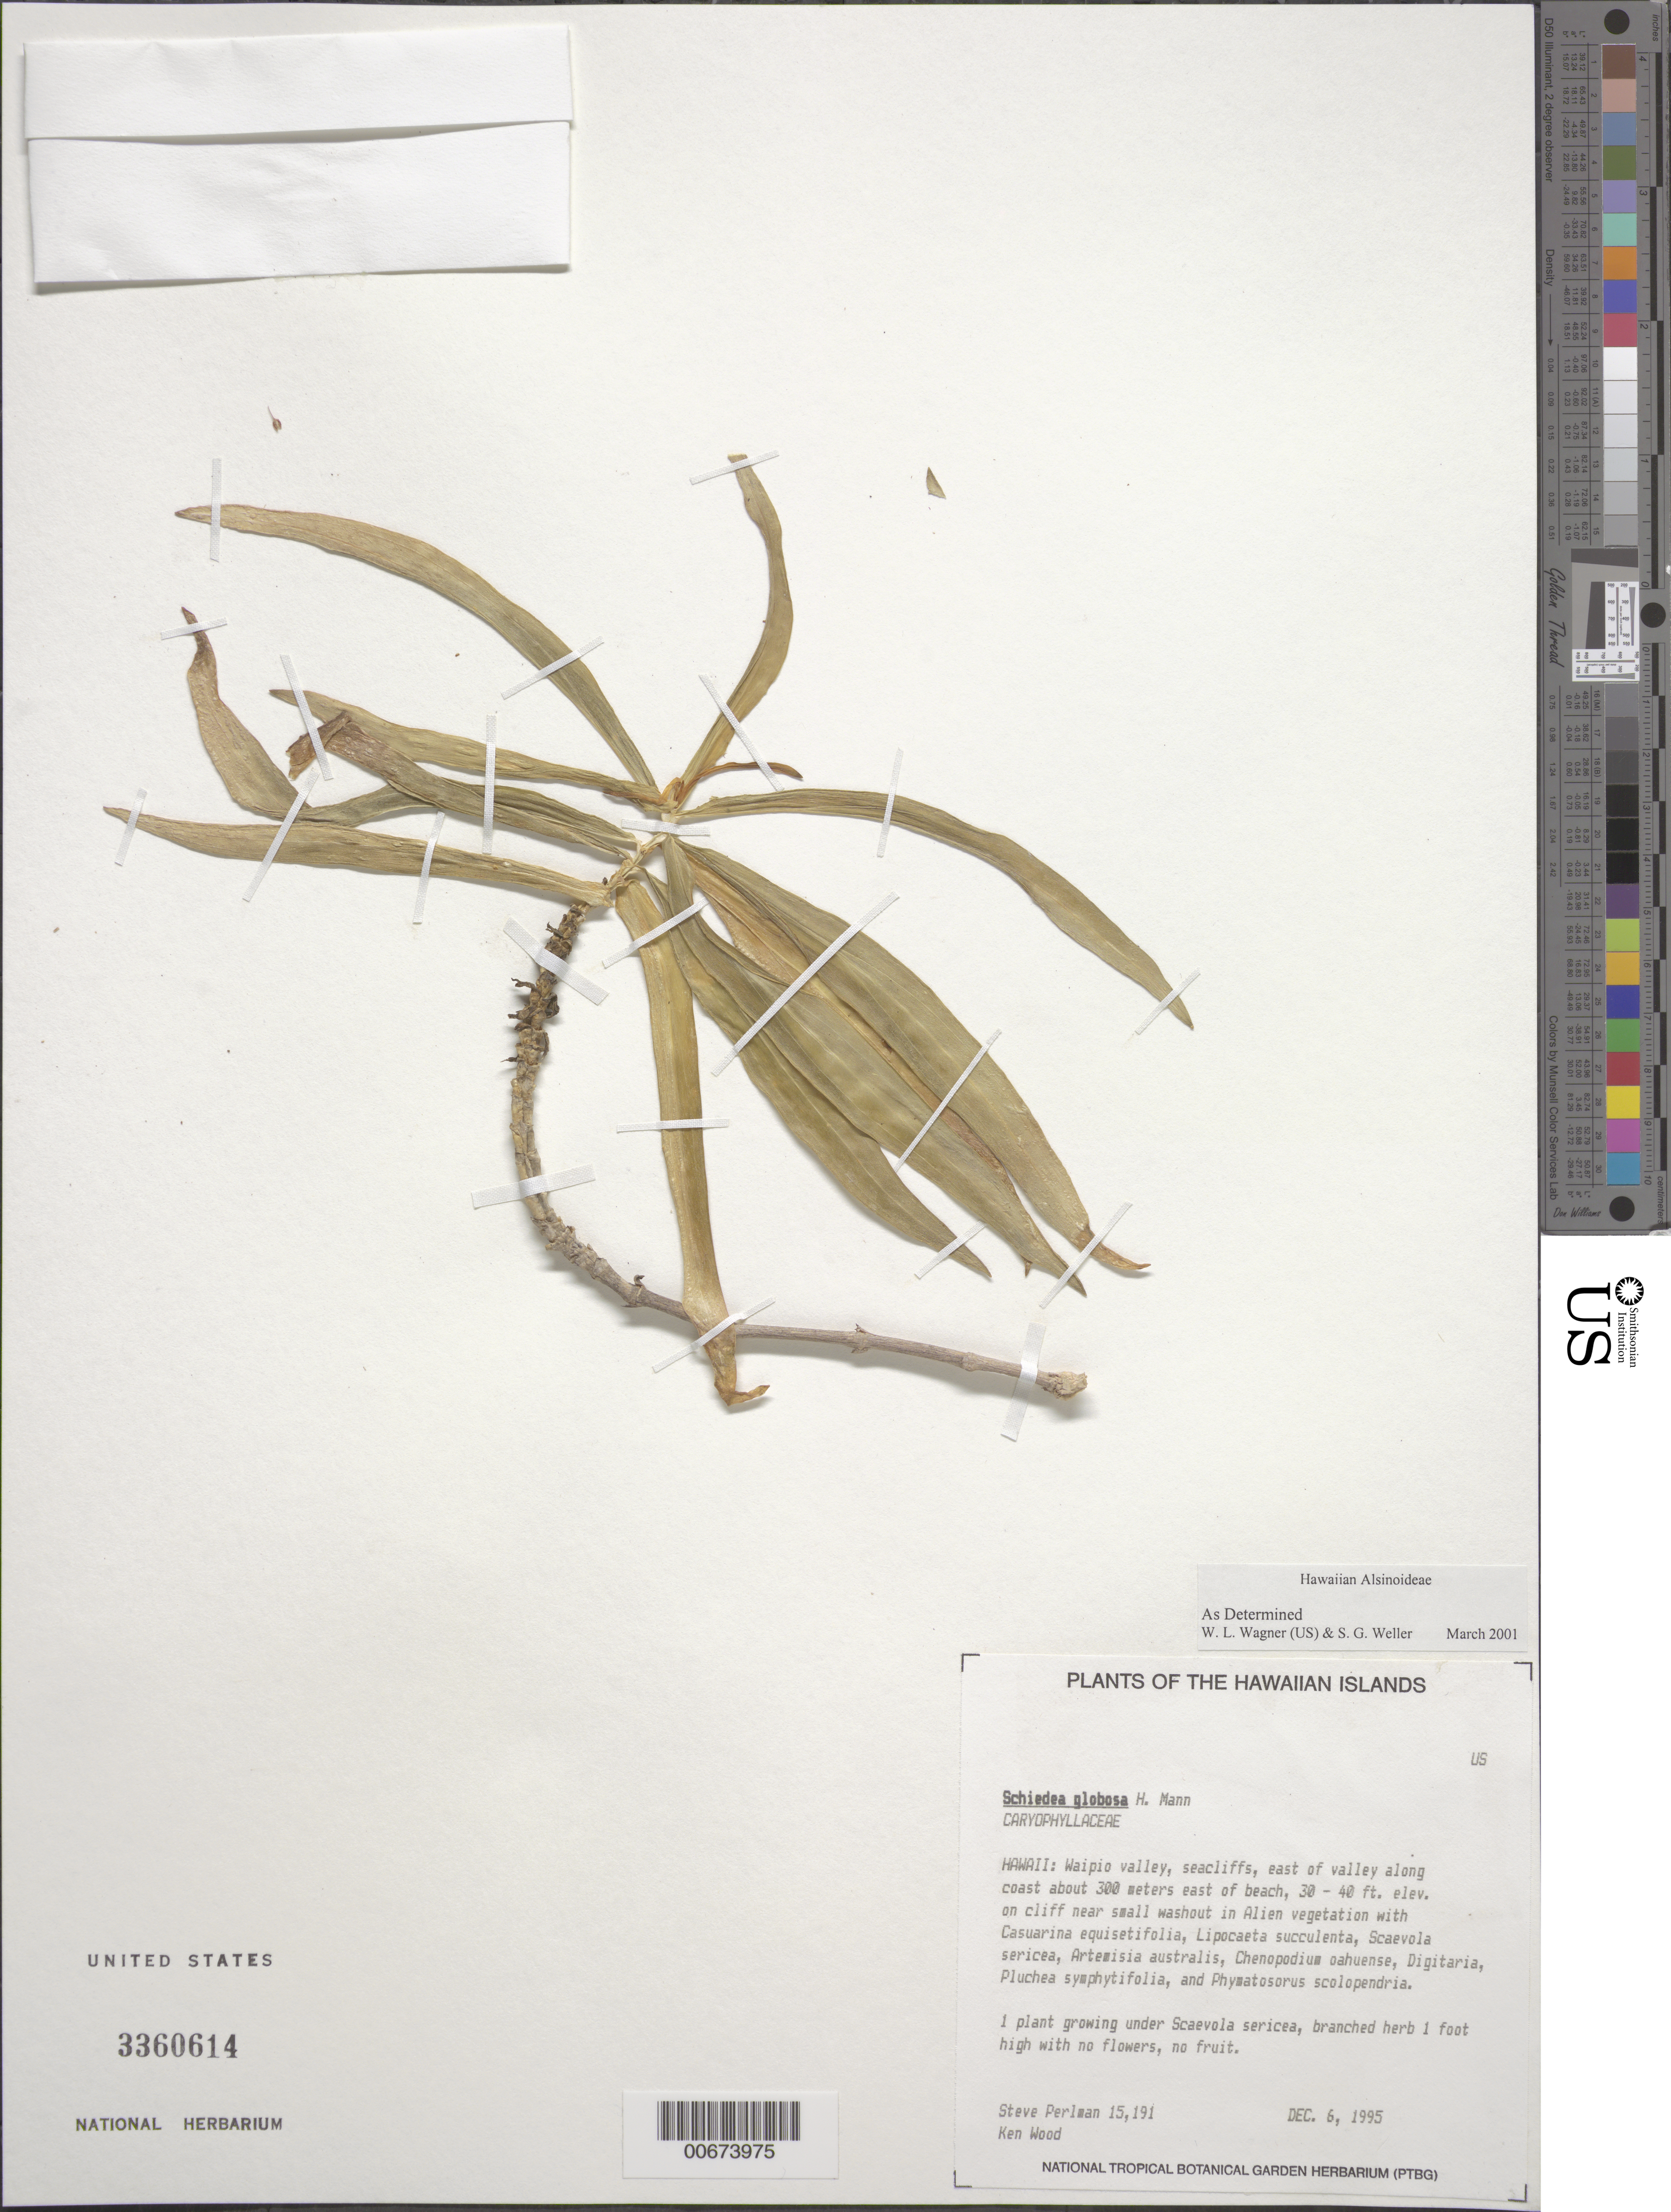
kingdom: Plantae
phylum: Tracheophyta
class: Magnoliopsida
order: Caryophyllales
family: Caryophyllaceae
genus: Schiedea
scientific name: Schiedea globosa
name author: H. Mann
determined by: Wagner, W. L.; Weller, Stephen G.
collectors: S. P. Perlman & K. Wood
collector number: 15191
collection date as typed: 6 Dec 1995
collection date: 1995-12-06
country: United States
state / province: Hawaii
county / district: Hawaii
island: Hawaii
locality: Waipio valley, seacliffs, E of valley along coast about 300 m E of beach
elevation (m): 9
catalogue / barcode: US 3360614